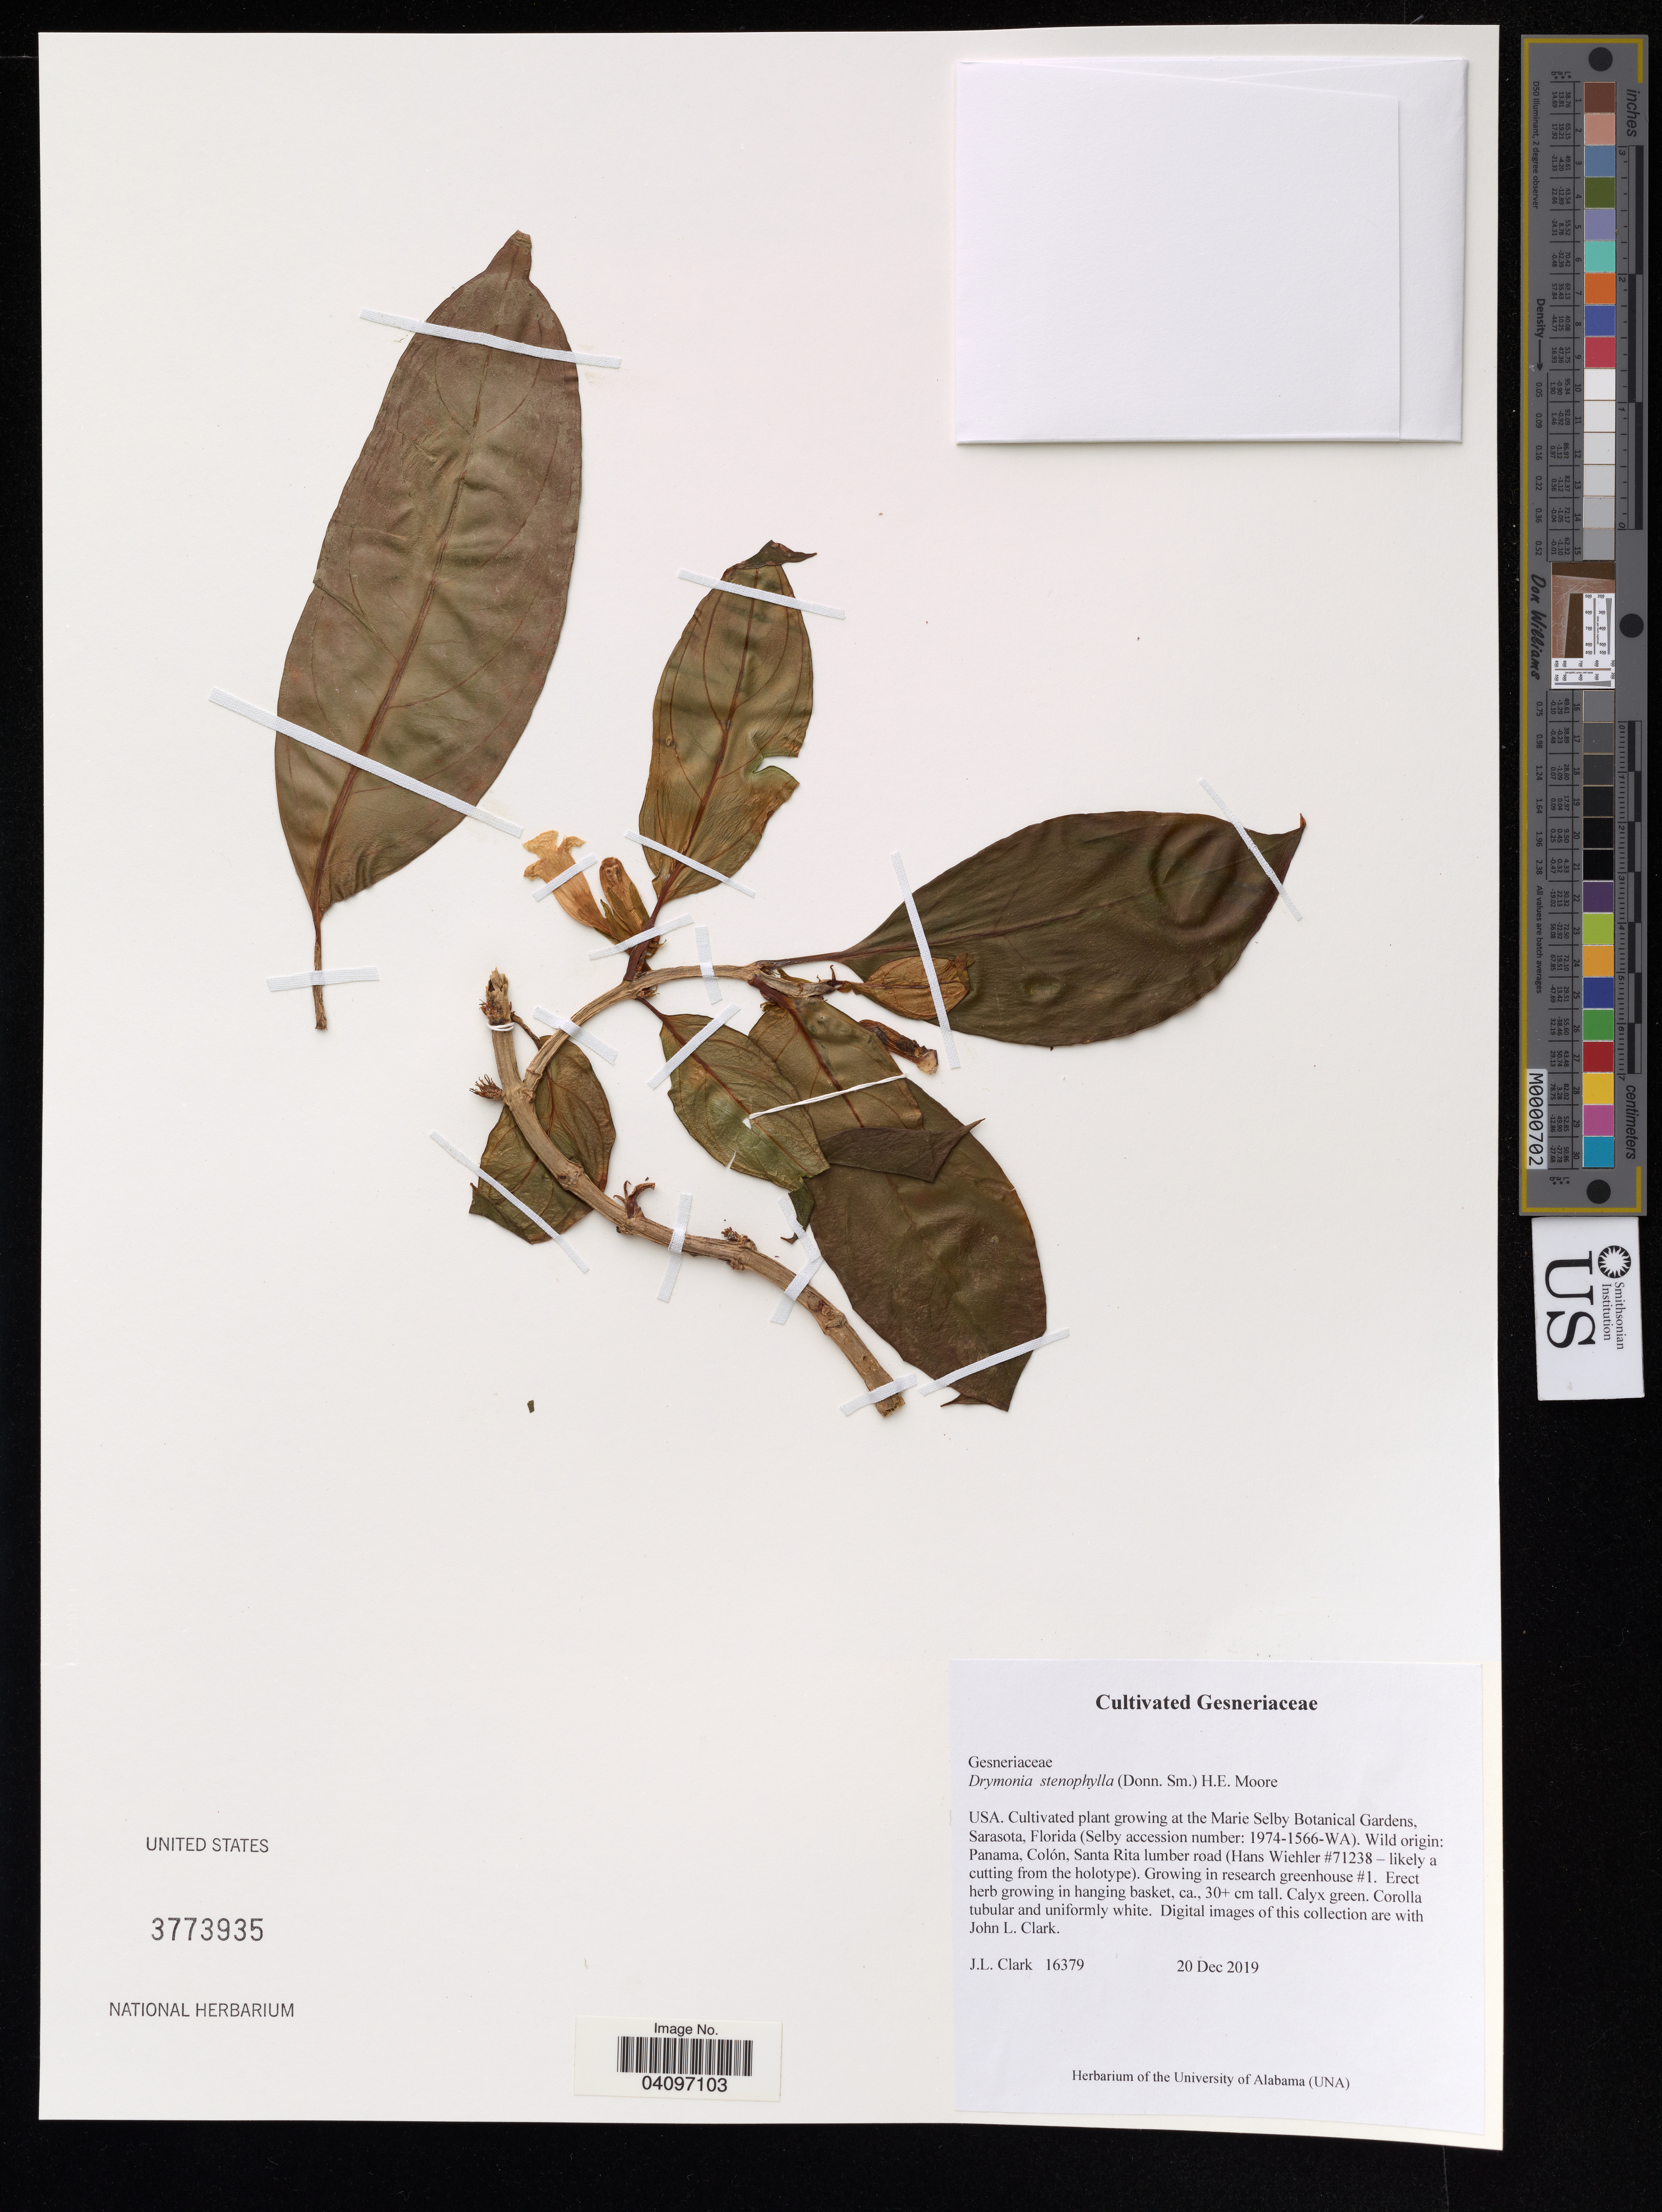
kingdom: Plantae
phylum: Tracheophyta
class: Magnoliopsida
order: Lamiales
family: Gesneriaceae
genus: Drymonia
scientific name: Drymonia stenophylla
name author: (Donn. Sm.) H.E. Moore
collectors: J. Clark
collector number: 16379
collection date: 2019-12-20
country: United States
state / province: Florida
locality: USA. Cultivated plant growing at the Marie Selby Botanical Gardens, Sarasota, Florida.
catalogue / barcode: US 3773935